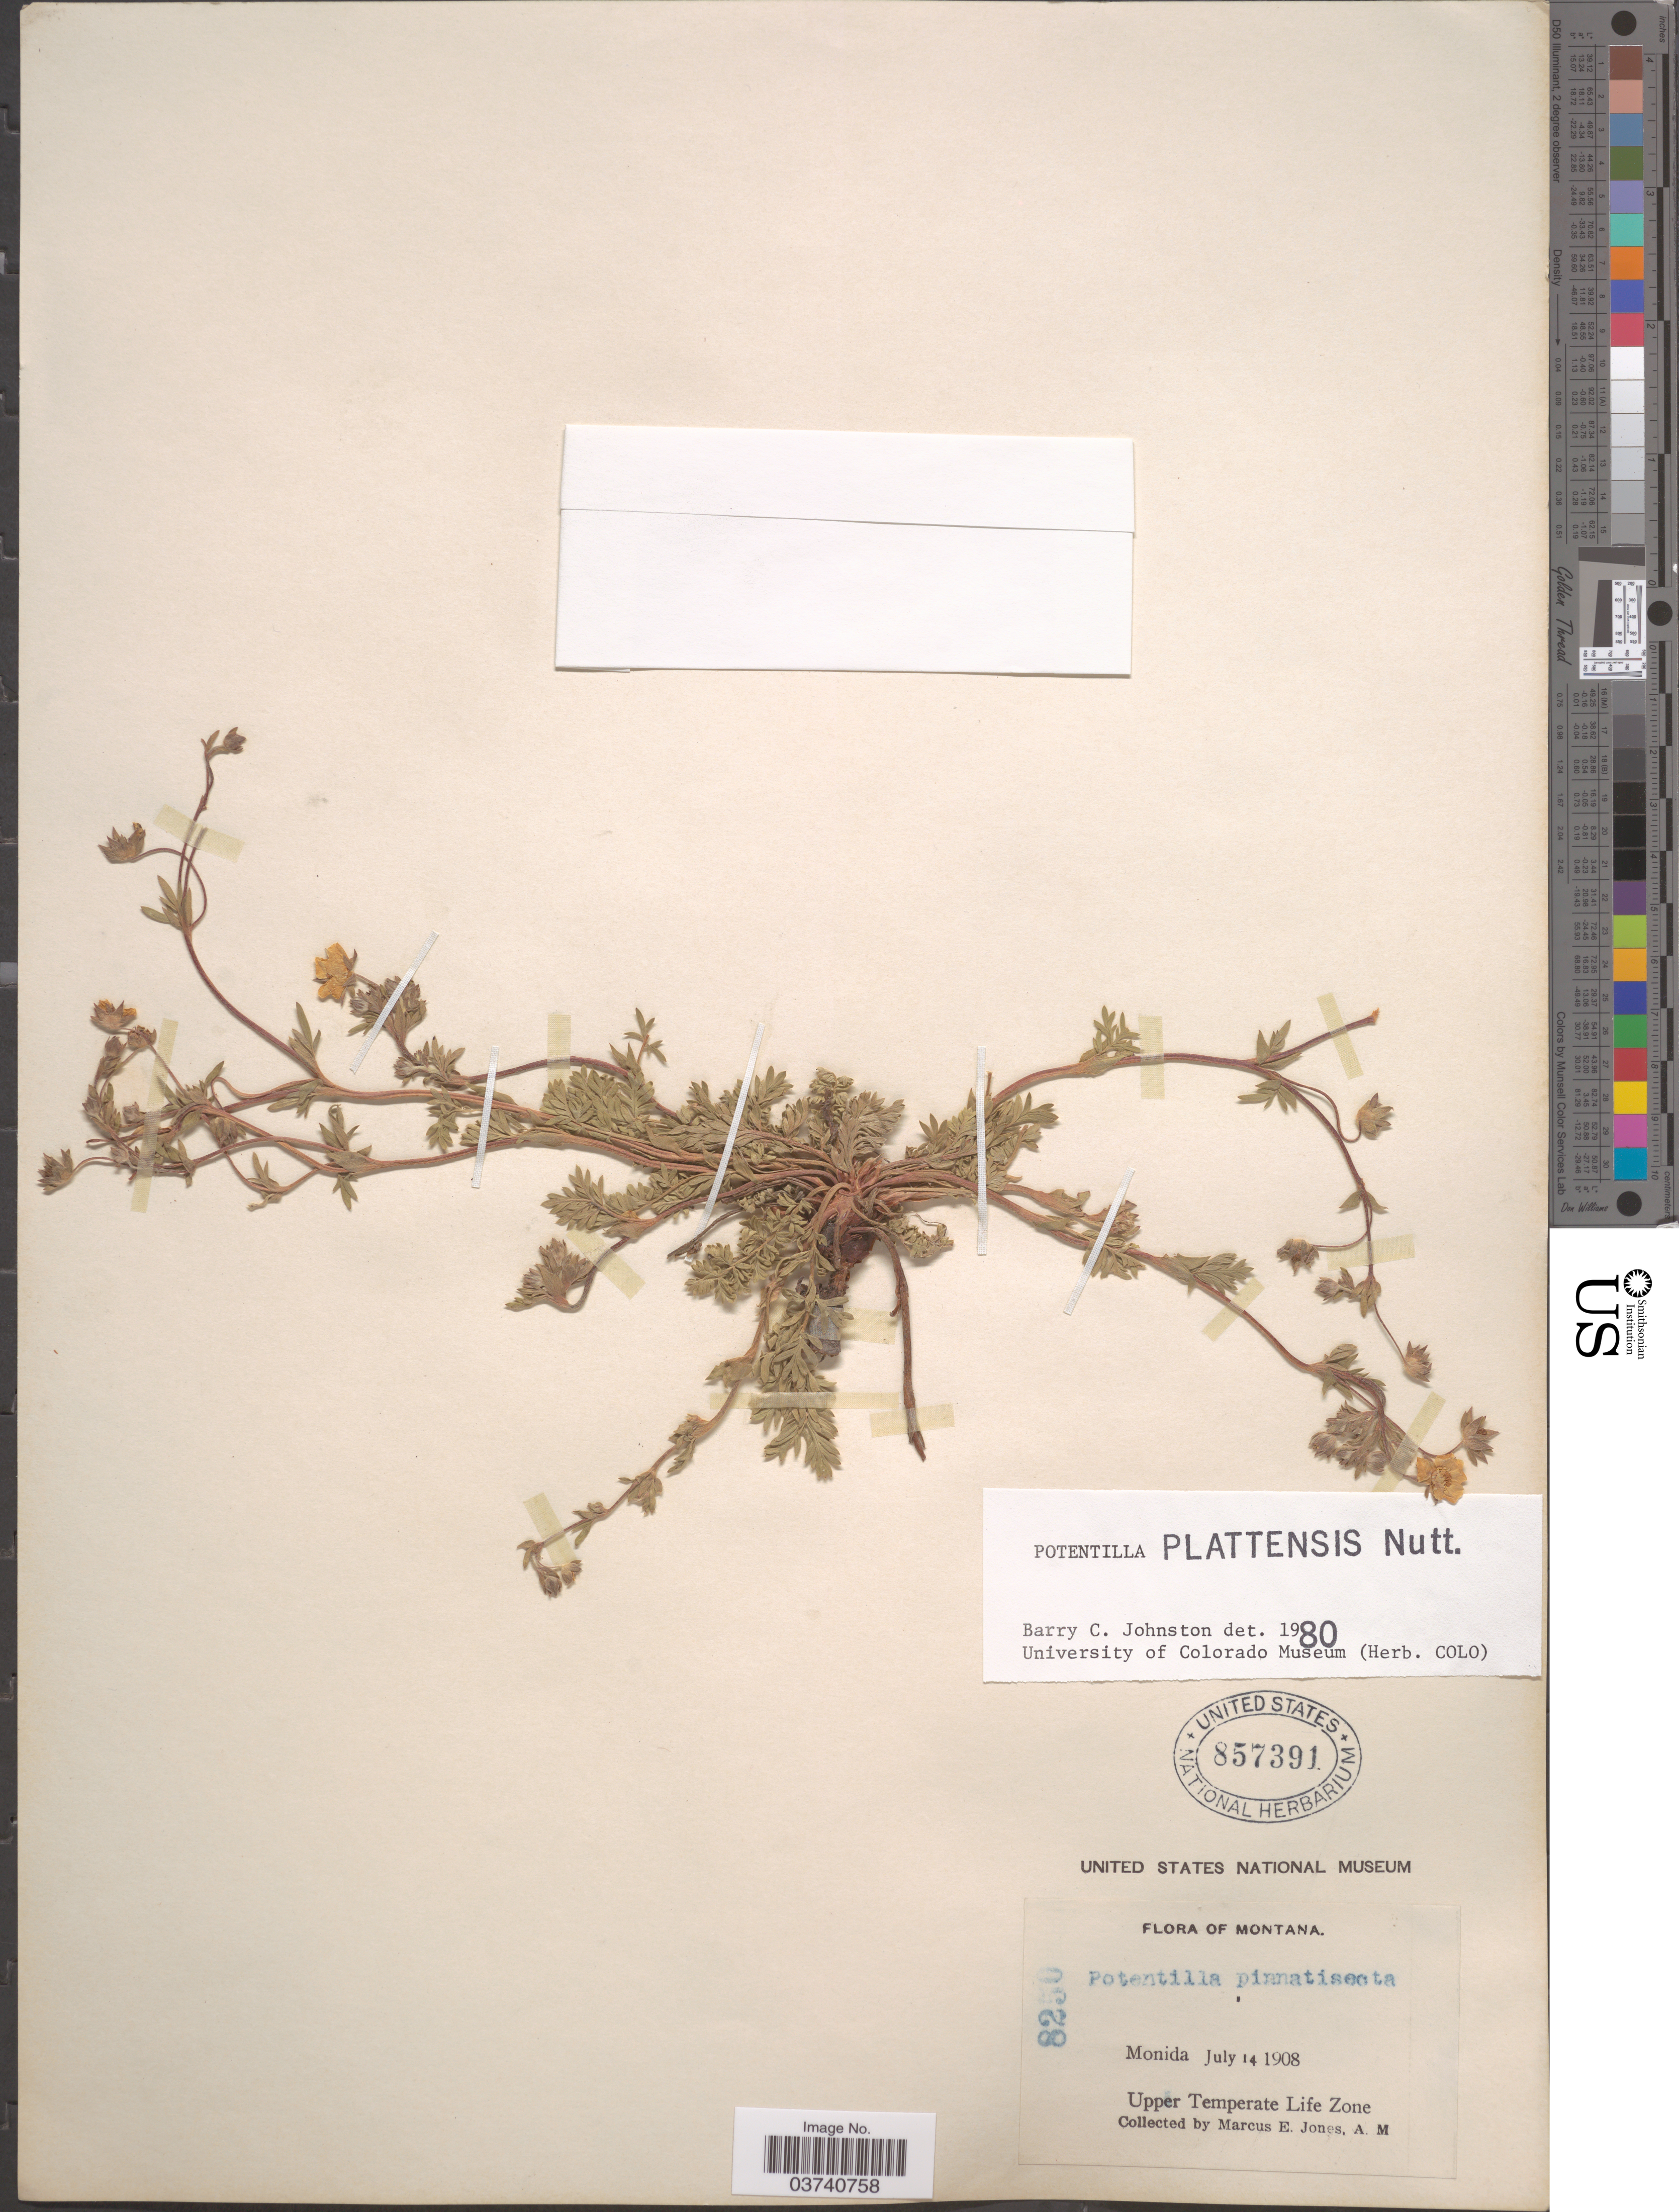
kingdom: Plantae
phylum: Tracheophyta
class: Magnoliopsida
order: Rosales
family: Rosaceae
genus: Potentilla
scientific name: Potentilla plattensis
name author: Nutt.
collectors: M. E. Jones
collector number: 8250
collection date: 1908-07-14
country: United States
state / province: Montana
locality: Monida. Upper Temperate Life Zone.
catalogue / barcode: US 857391